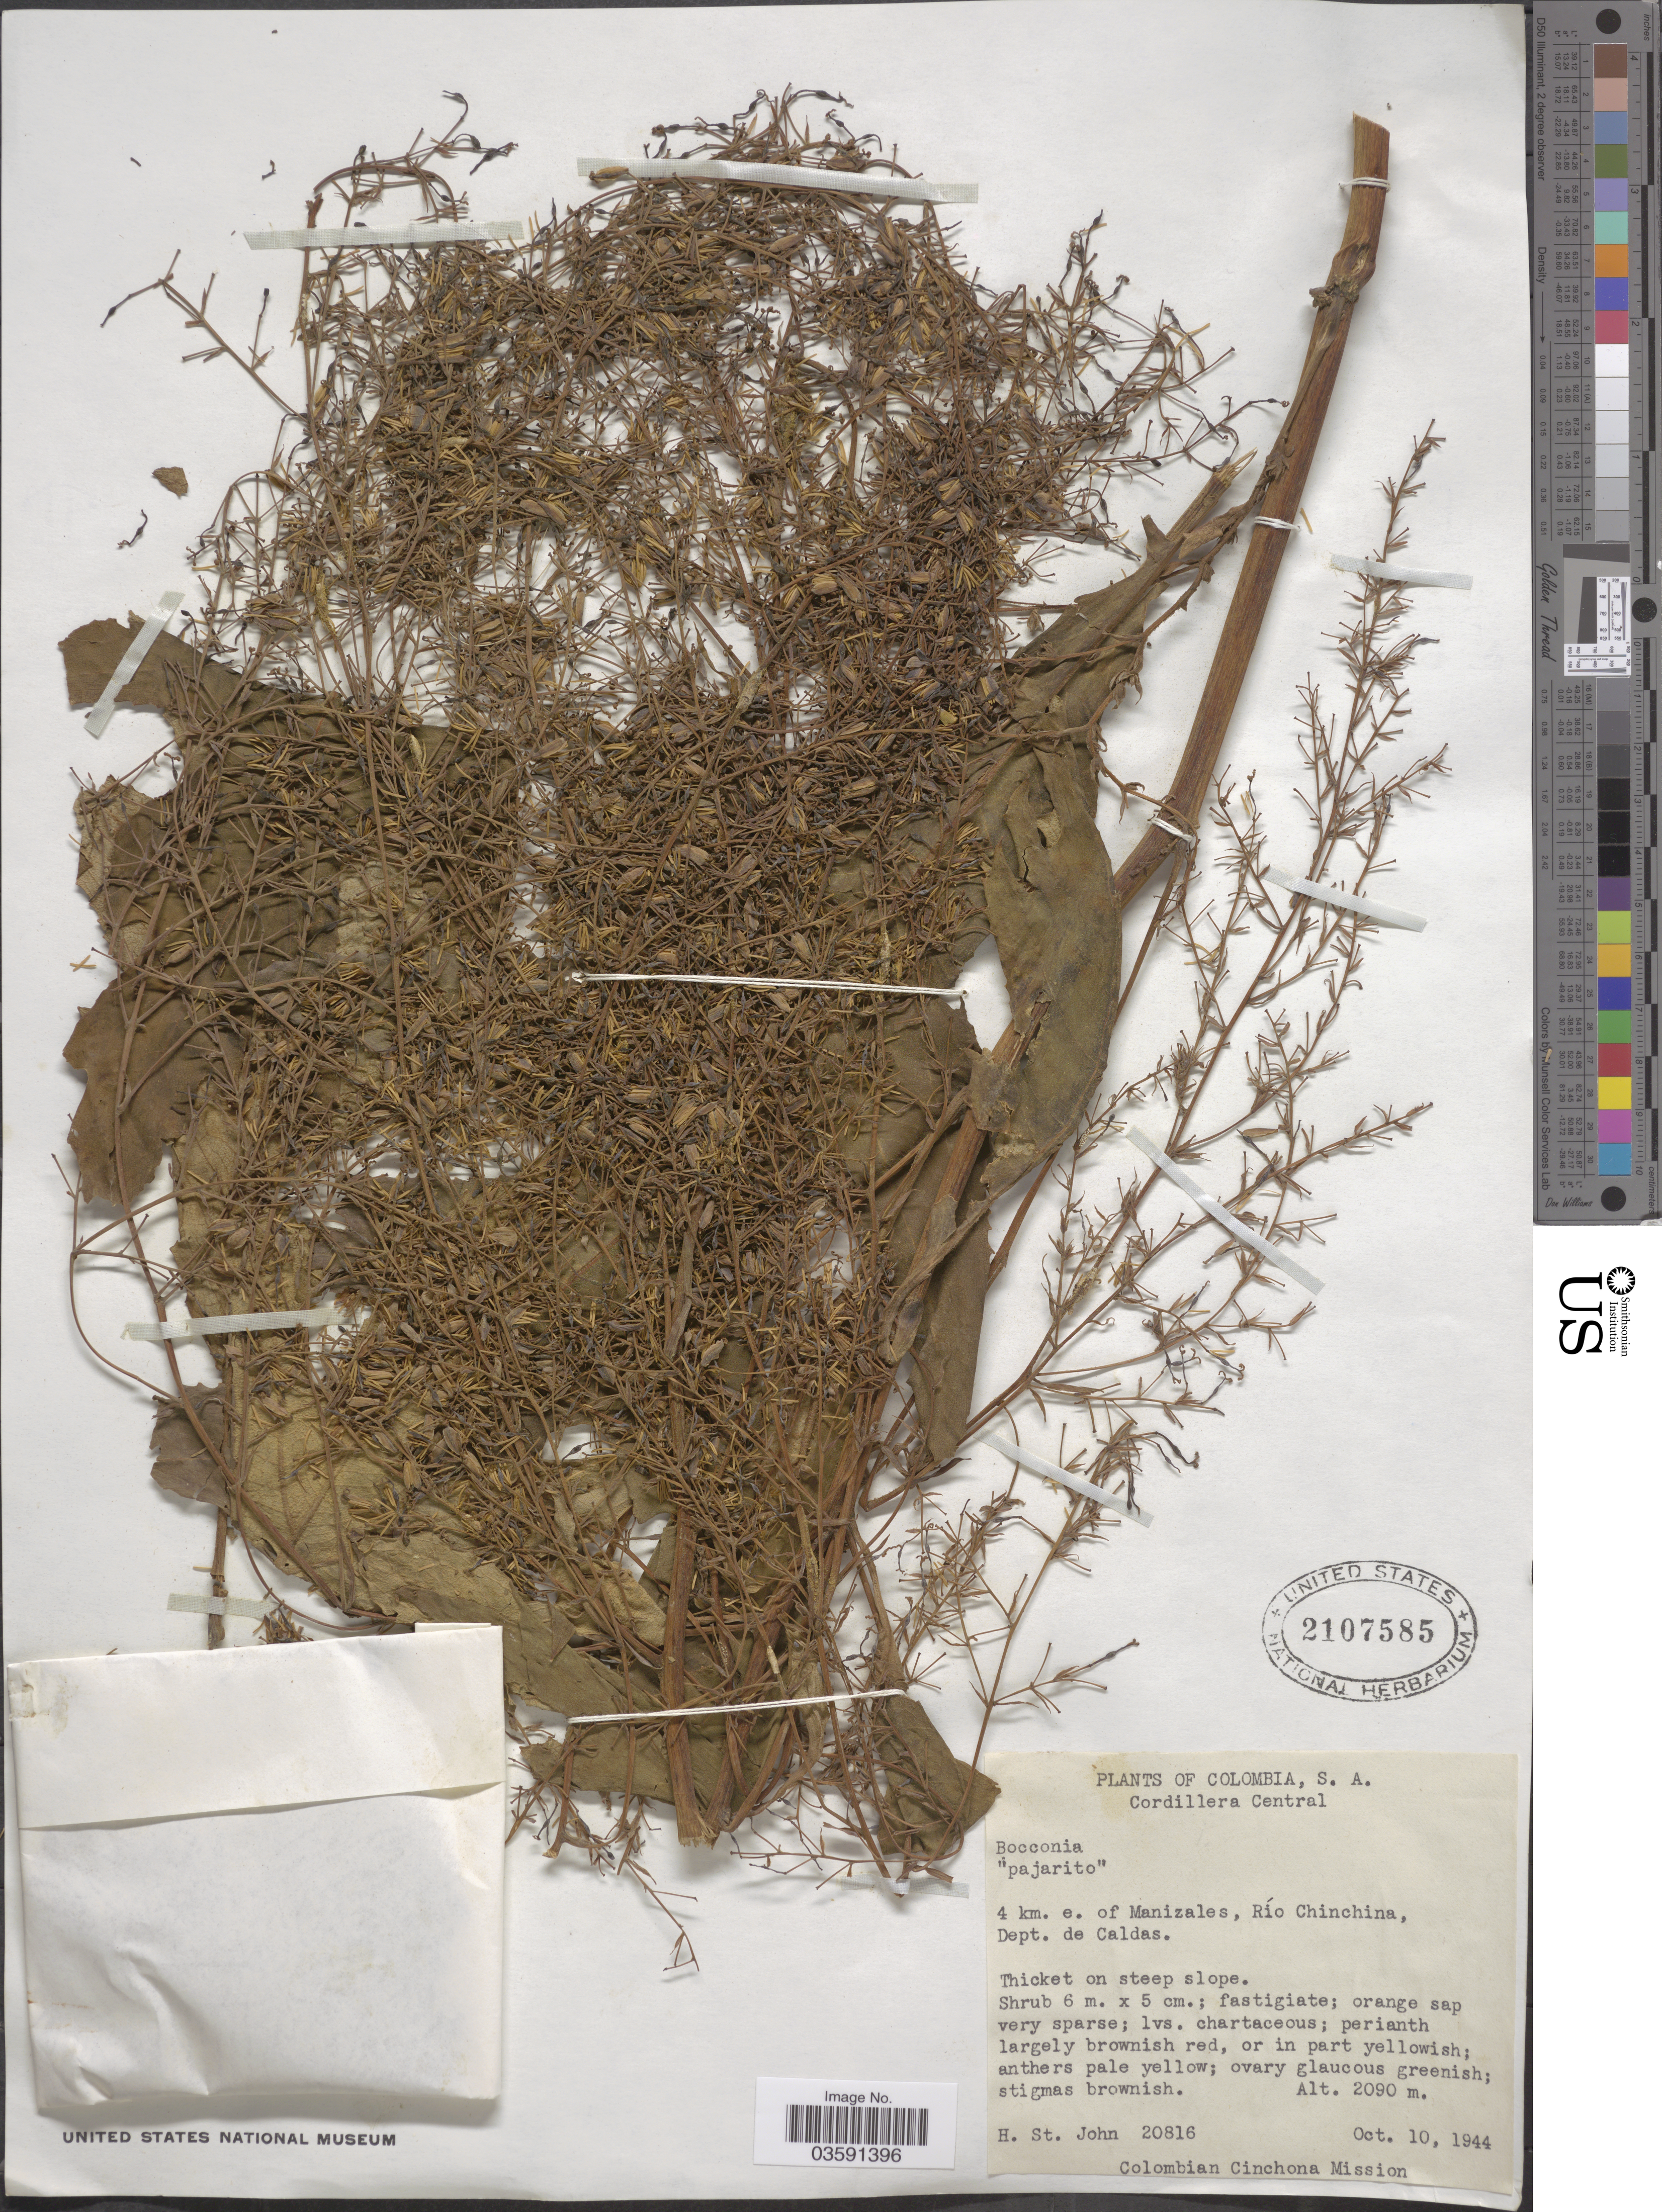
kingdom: Plantae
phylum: Tracheophyta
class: Magnoliopsida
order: Ranunculales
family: Papaveraceae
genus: Bocconia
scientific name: Bocconia sp.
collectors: H. St. John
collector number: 20816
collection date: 1944-10-10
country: Colombia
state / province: Caldas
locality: Cordillera Central. 4 km. e. of Manizales, Río Chinchina, Dept. de Caldas.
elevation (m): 2090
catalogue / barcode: US 2107585